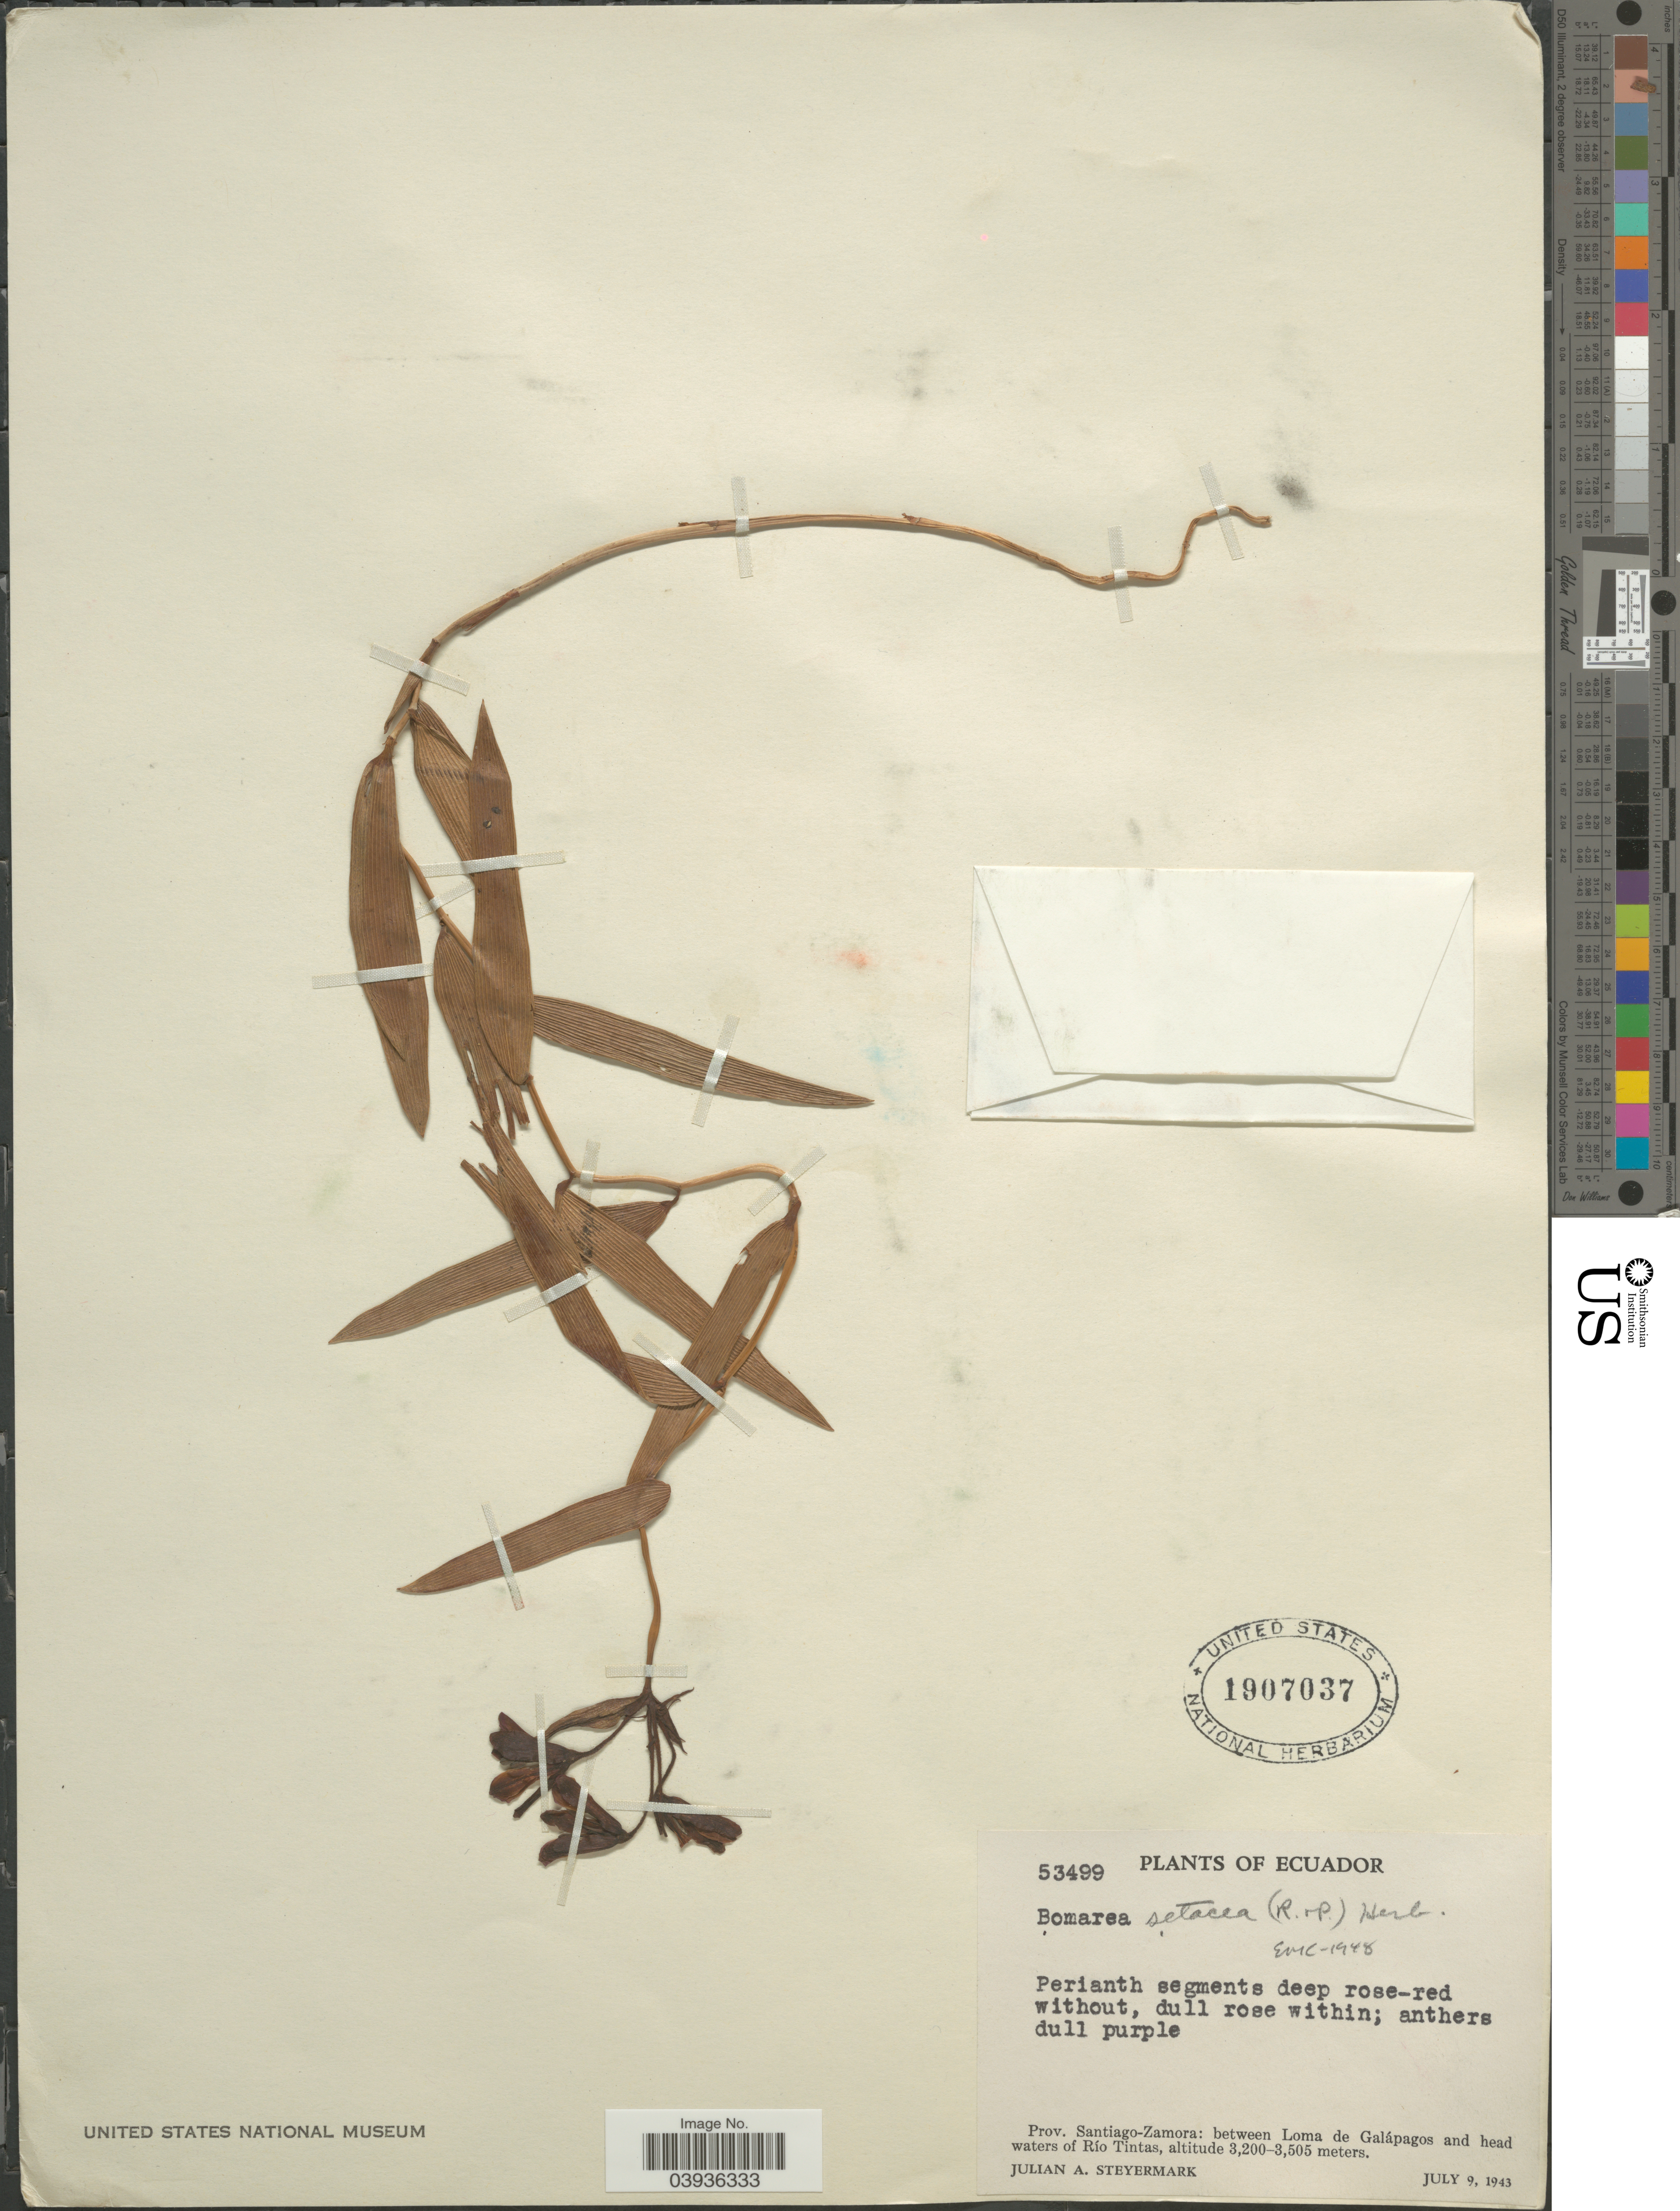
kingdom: Plantae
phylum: Tracheophyta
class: Liliopsida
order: Liliales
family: Alstroemeriaceae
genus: Bomarea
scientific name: Bomarea setacea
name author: (Ruiz & Pav.) Herb.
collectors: J. Steyermark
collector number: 53499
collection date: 1943-07-09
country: Ecuador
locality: Prov. Santiago-Zamora: between Loma de Galápagos and head waters of Río Tintas.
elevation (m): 3200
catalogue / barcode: US 1907037